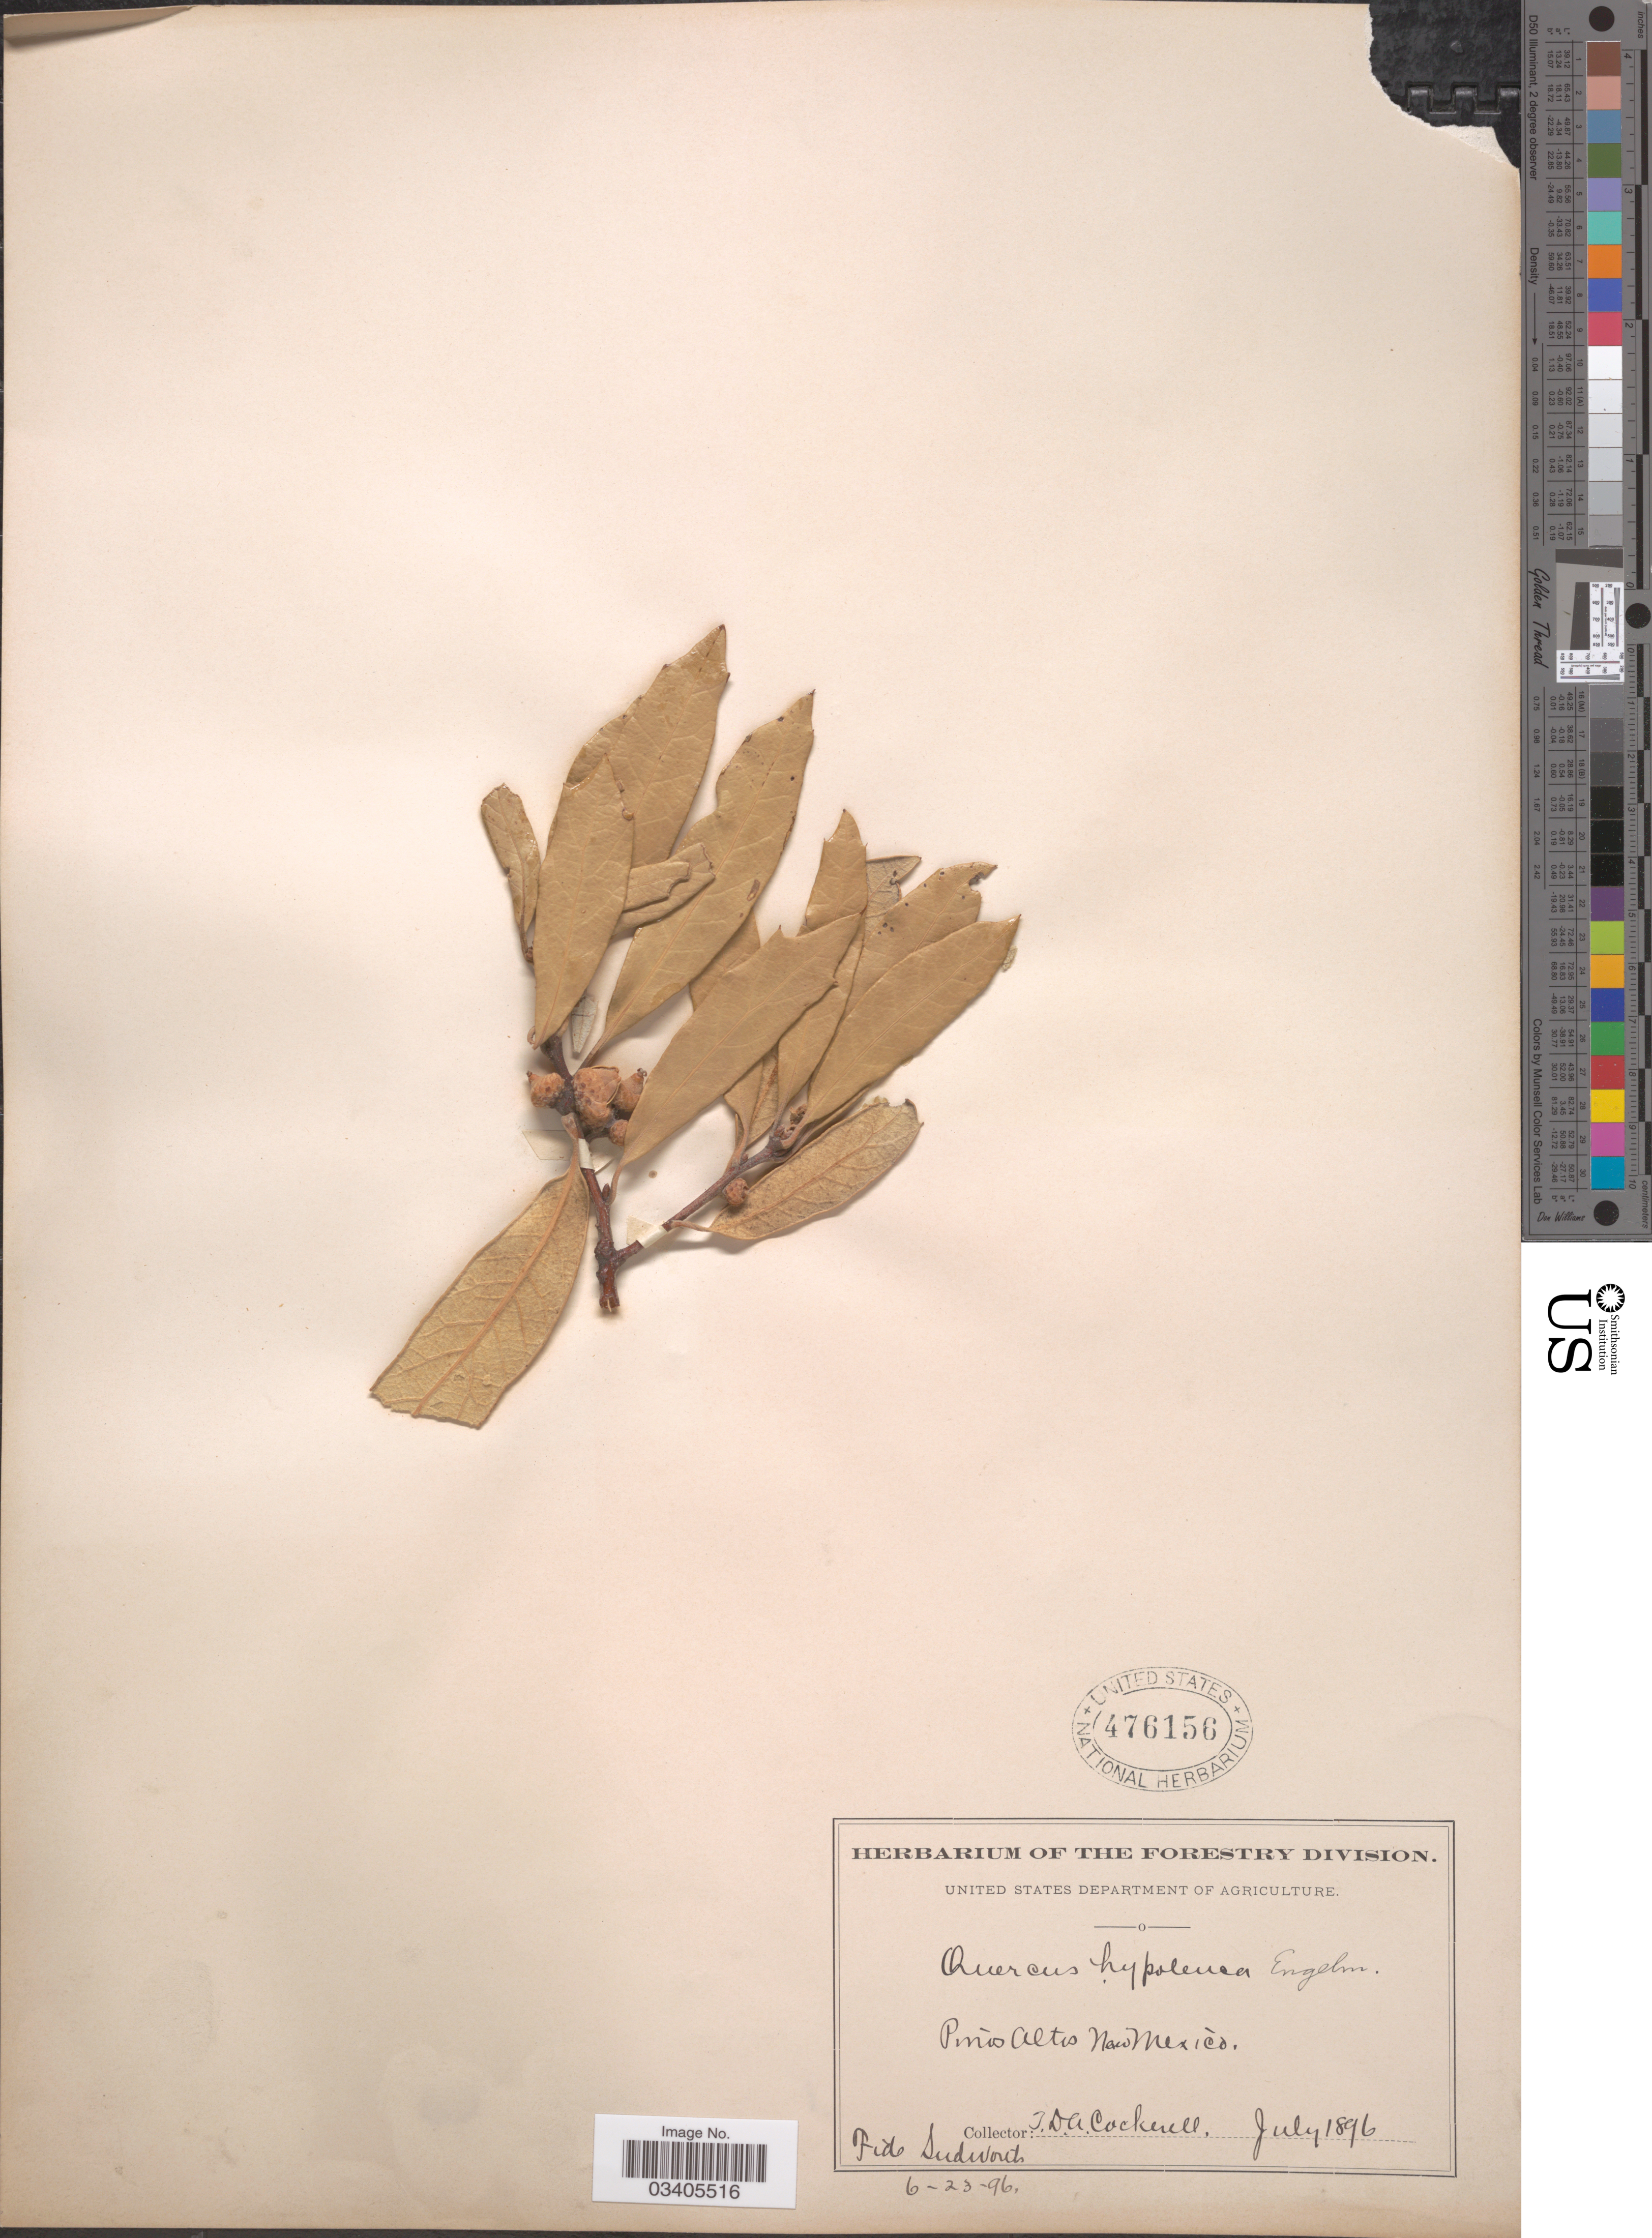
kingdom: Plantae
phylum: Tracheophyta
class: Magnoliopsida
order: Fagales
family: Fagaceae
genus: Quercus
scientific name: Quercus hypoleucoides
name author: A. Camus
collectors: T. Cockerell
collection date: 1896-07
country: United States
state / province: New Mexico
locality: Pinos Altos.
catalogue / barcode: US 476156